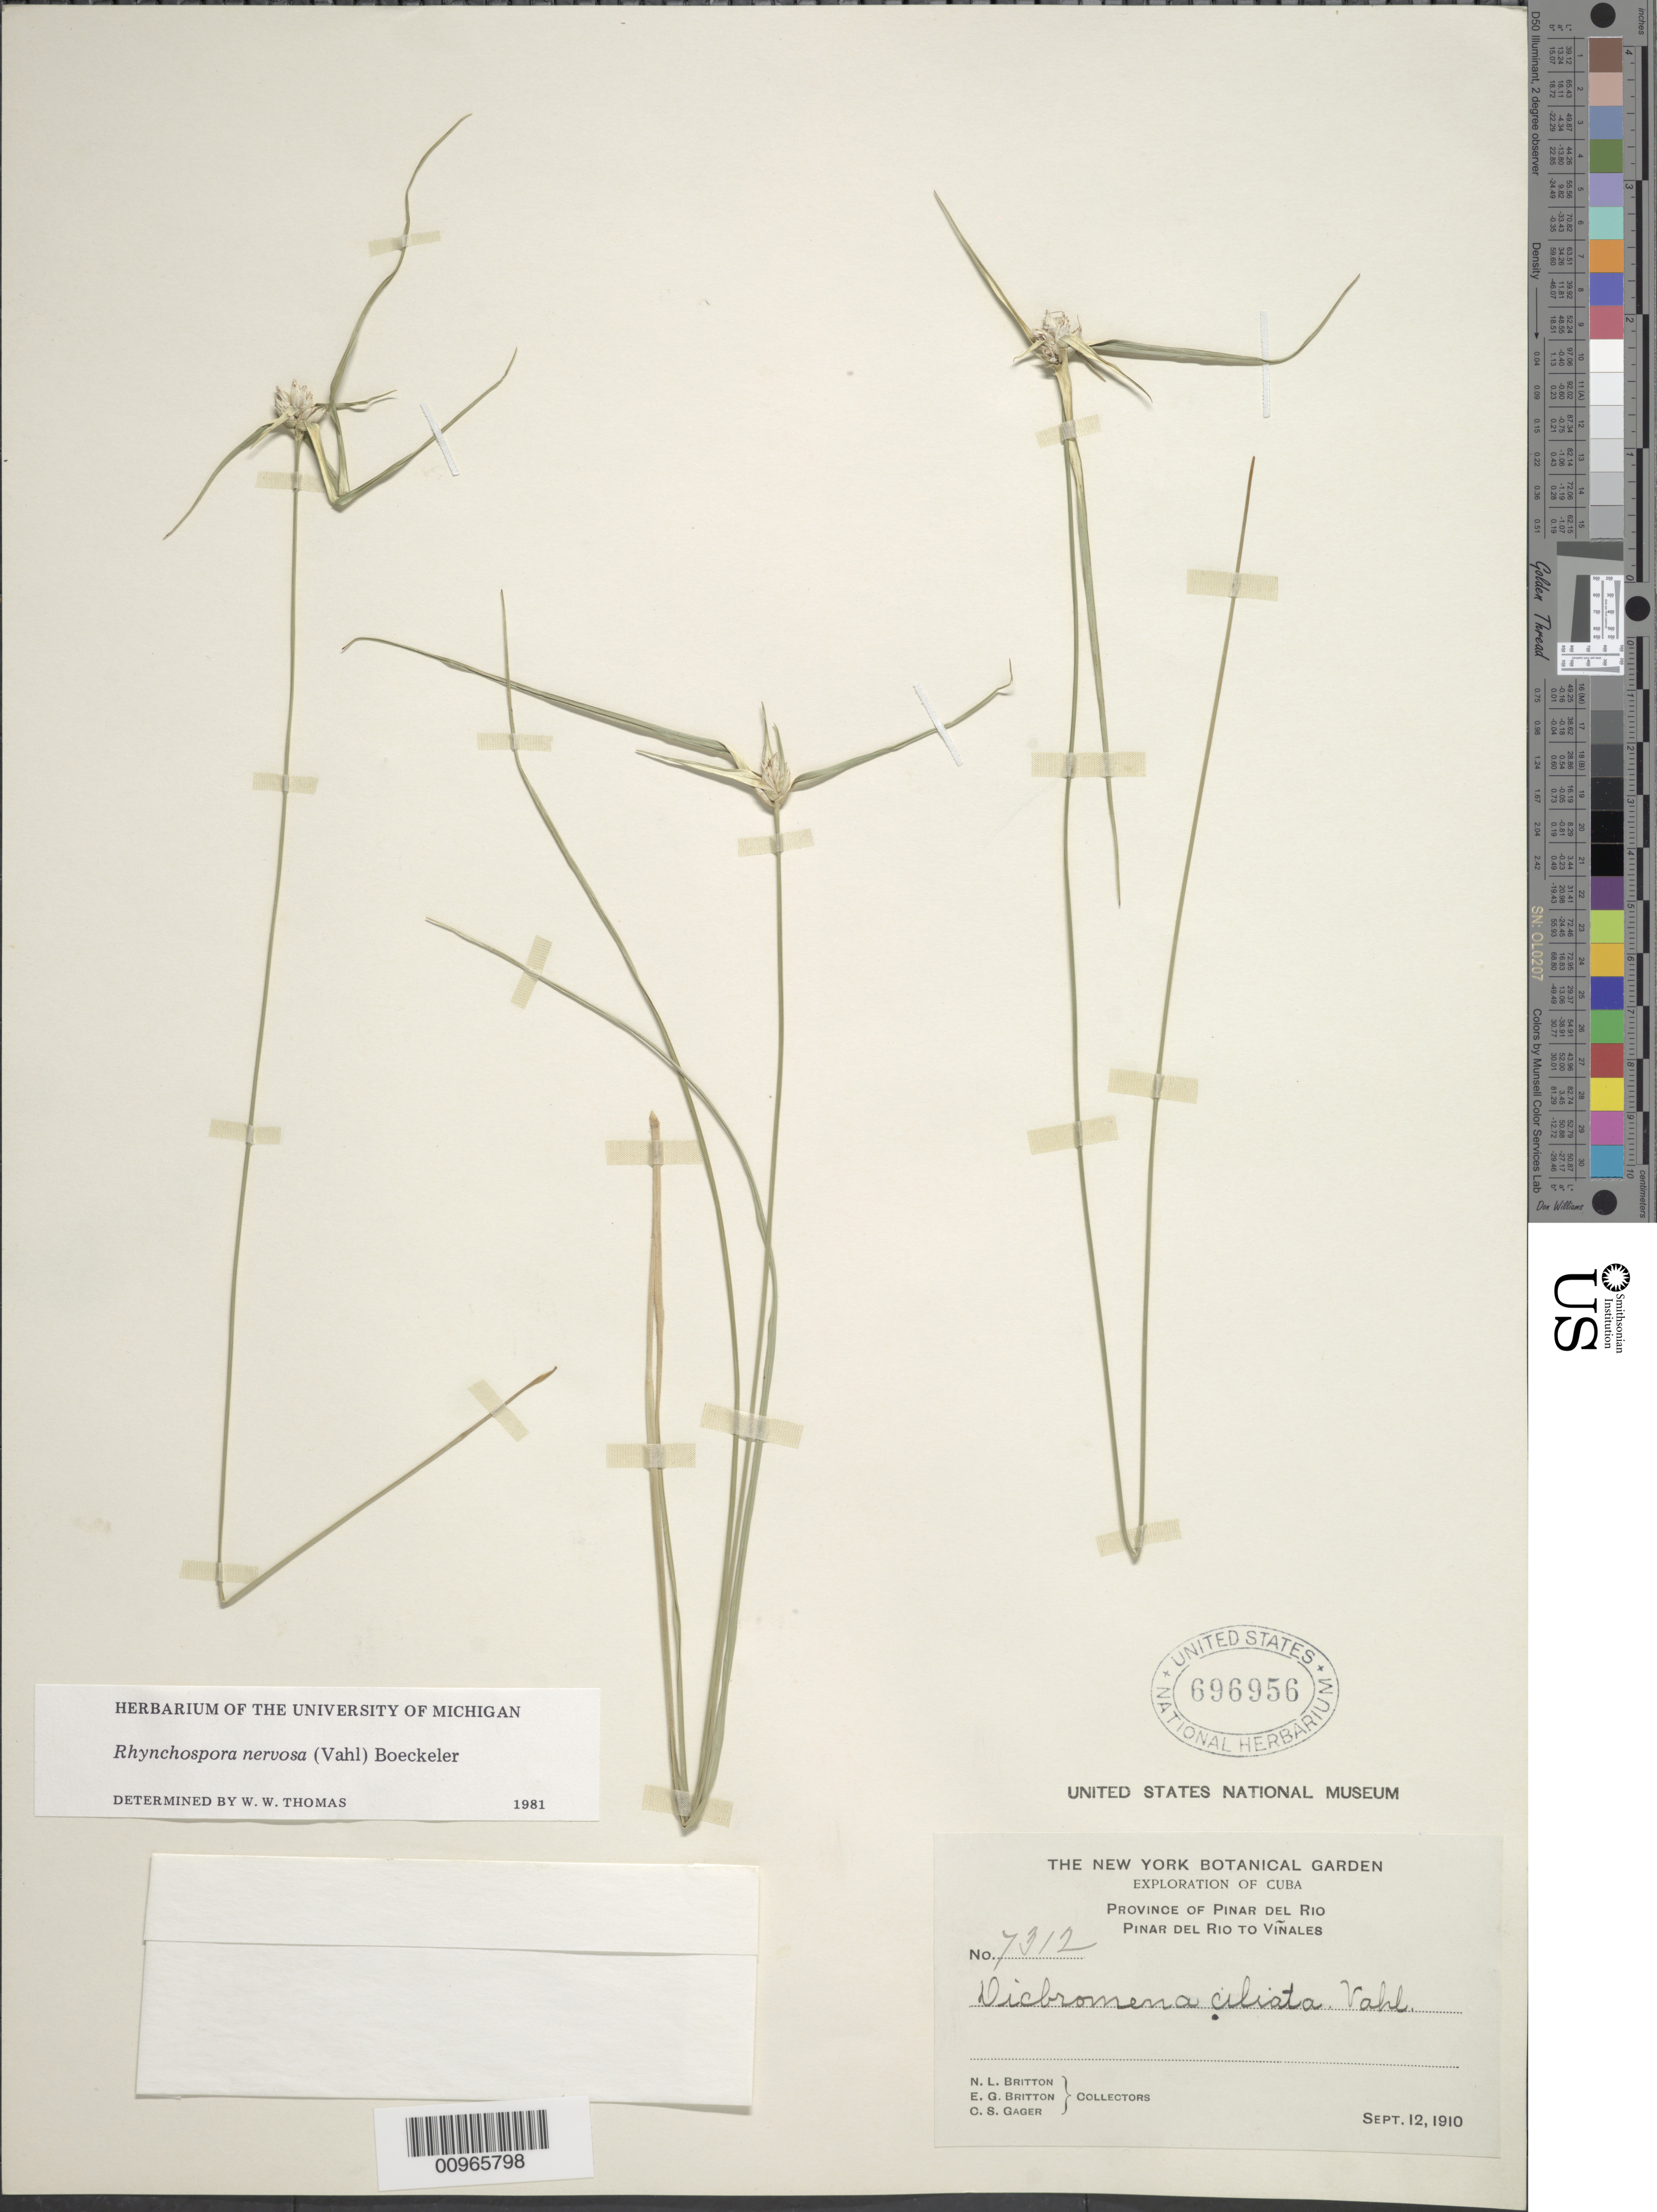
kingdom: Plantae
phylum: Tracheophyta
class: Liliopsida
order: Poales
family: Cyperaceae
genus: Rhynchospora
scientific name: Rhynchospora nervosa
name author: (Vahl) Boeckeler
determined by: Thomas, W. W.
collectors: N. Britton, E. G. Britton & C. Gager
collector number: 7312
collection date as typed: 12 Sep 1910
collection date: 1910-09-12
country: Cuba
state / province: Pinar del Rio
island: Cuba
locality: Pinar del Rio to Viñales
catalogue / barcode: US 696956